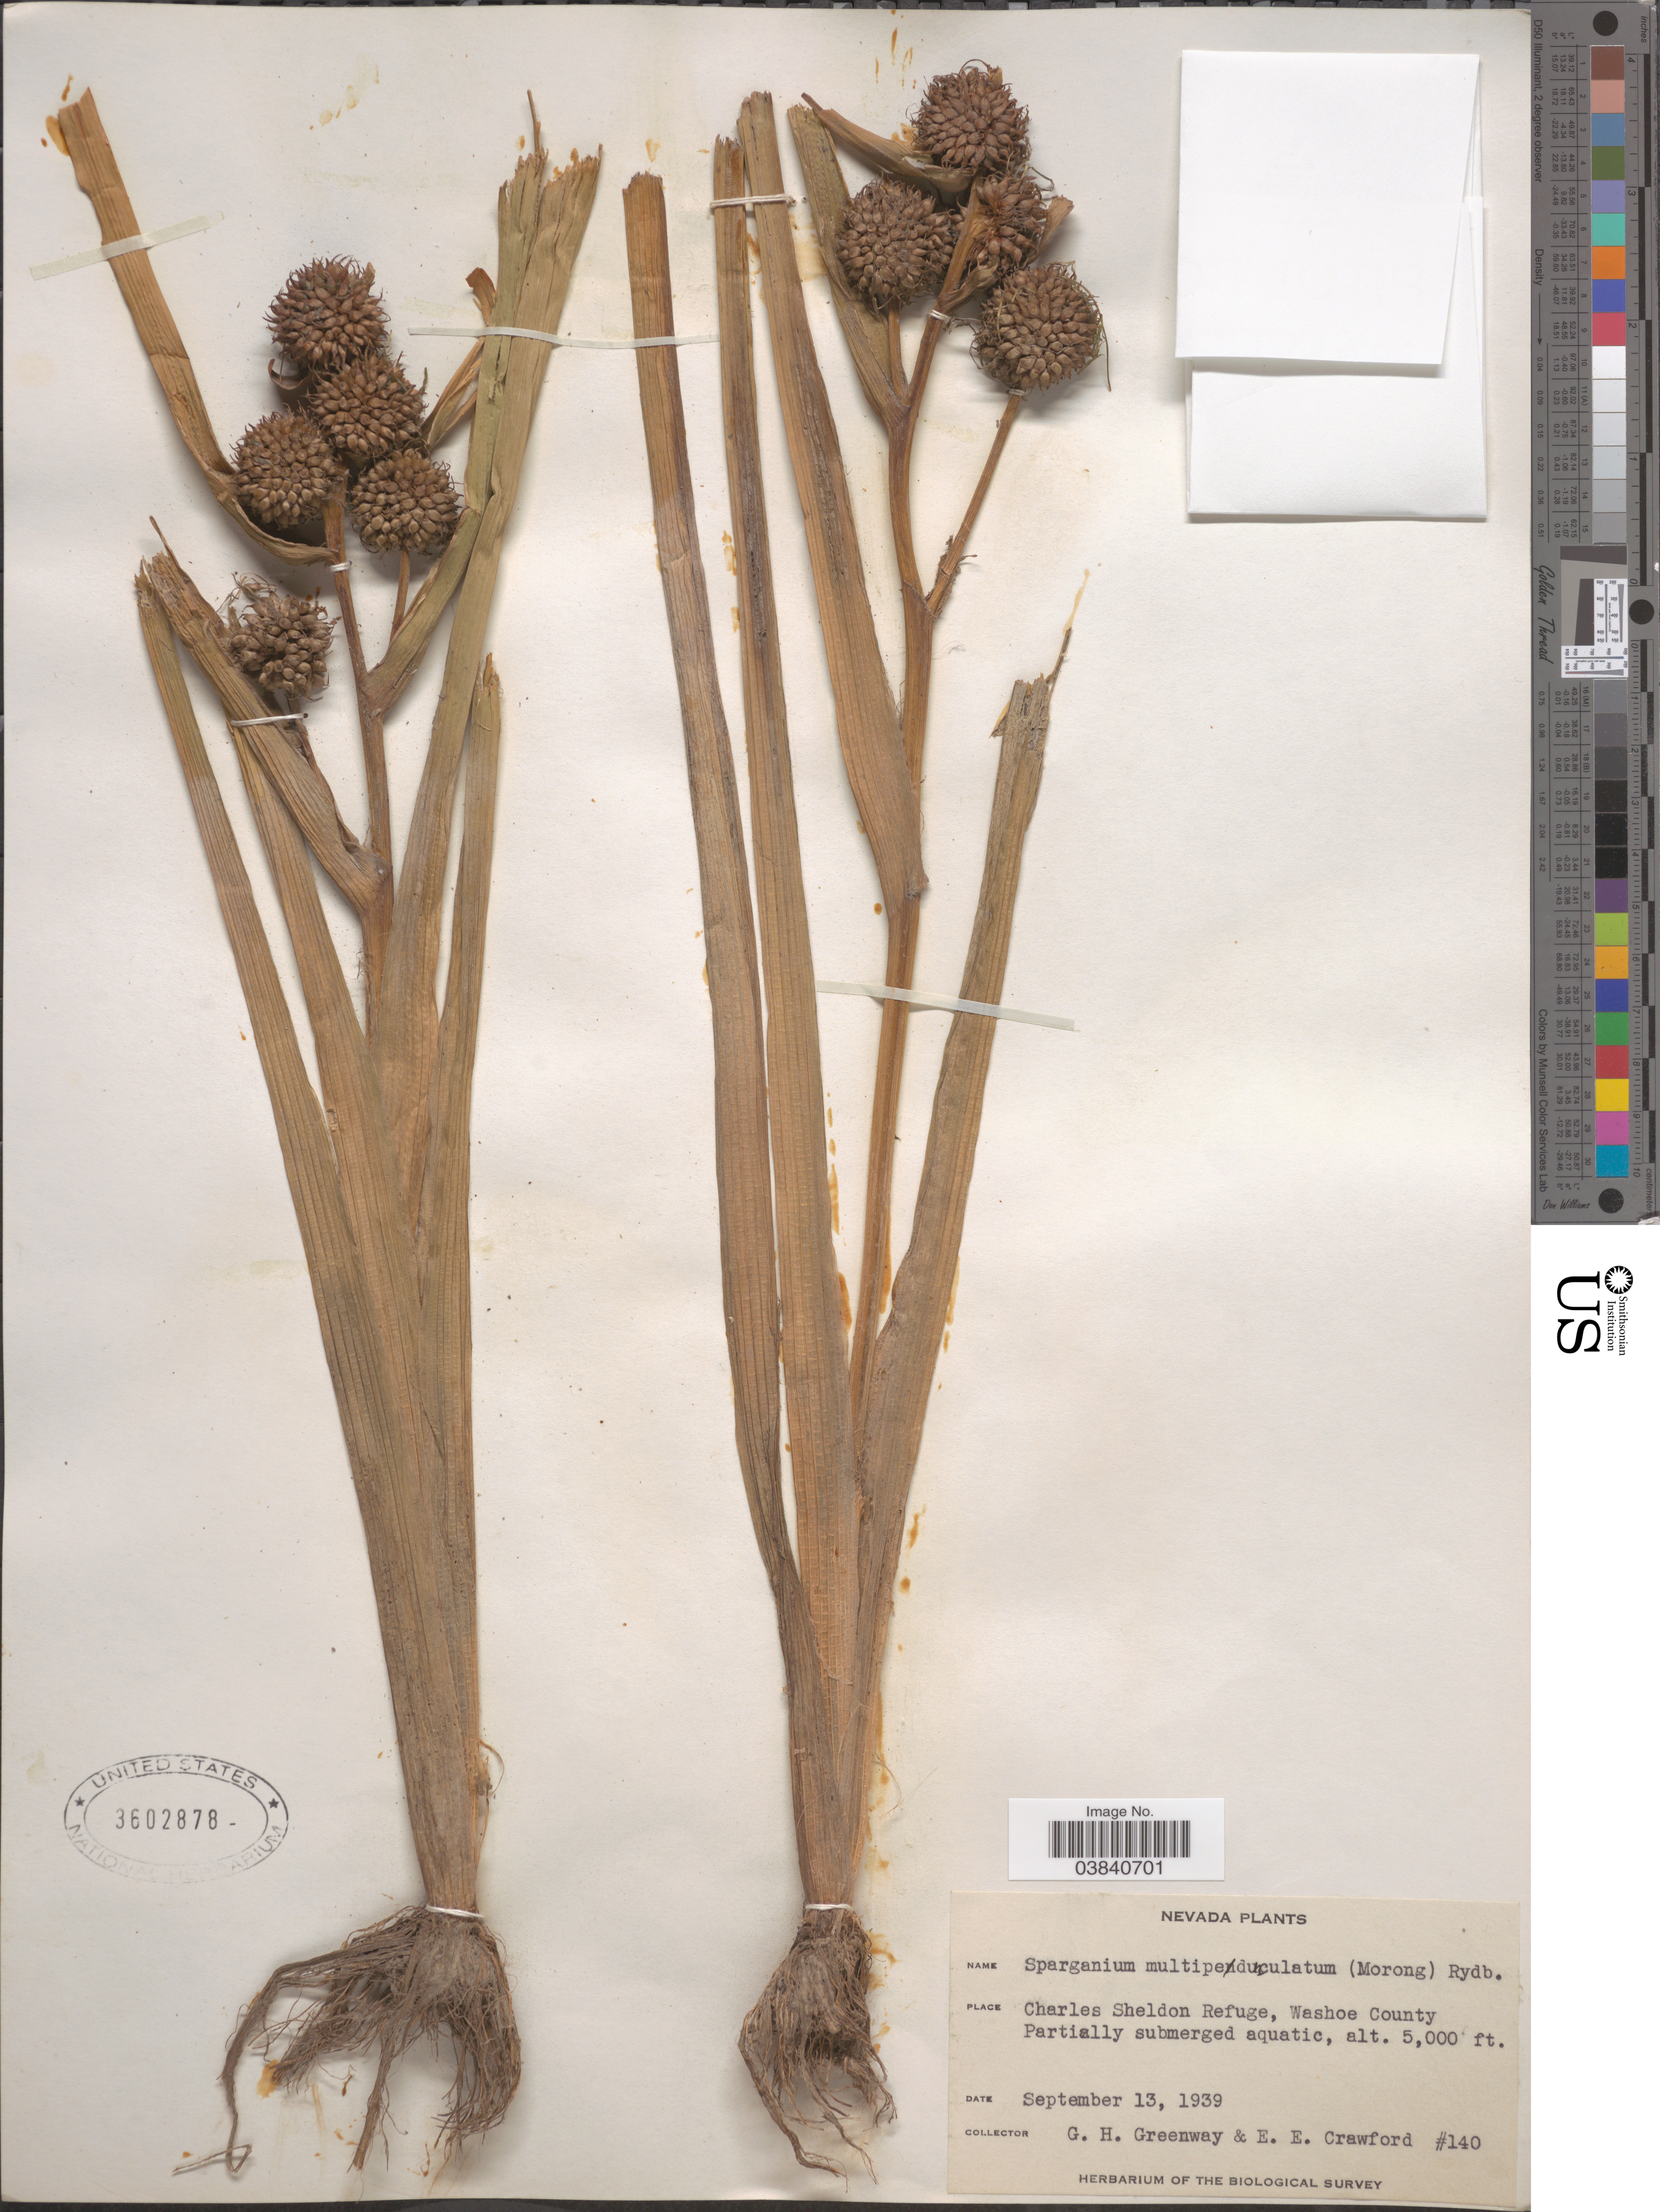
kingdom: Plantae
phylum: Tracheophyta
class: Liliopsida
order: Poales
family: Typhaceae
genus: Sparganium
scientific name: Sparganium multipedunculatum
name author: (Morong) Rydb.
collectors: G. Greenway & E. Crawford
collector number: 140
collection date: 1939-09-13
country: United States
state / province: Nevada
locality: Charles Sheldon Refuge, Washoe County.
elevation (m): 1524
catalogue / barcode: US 3602878